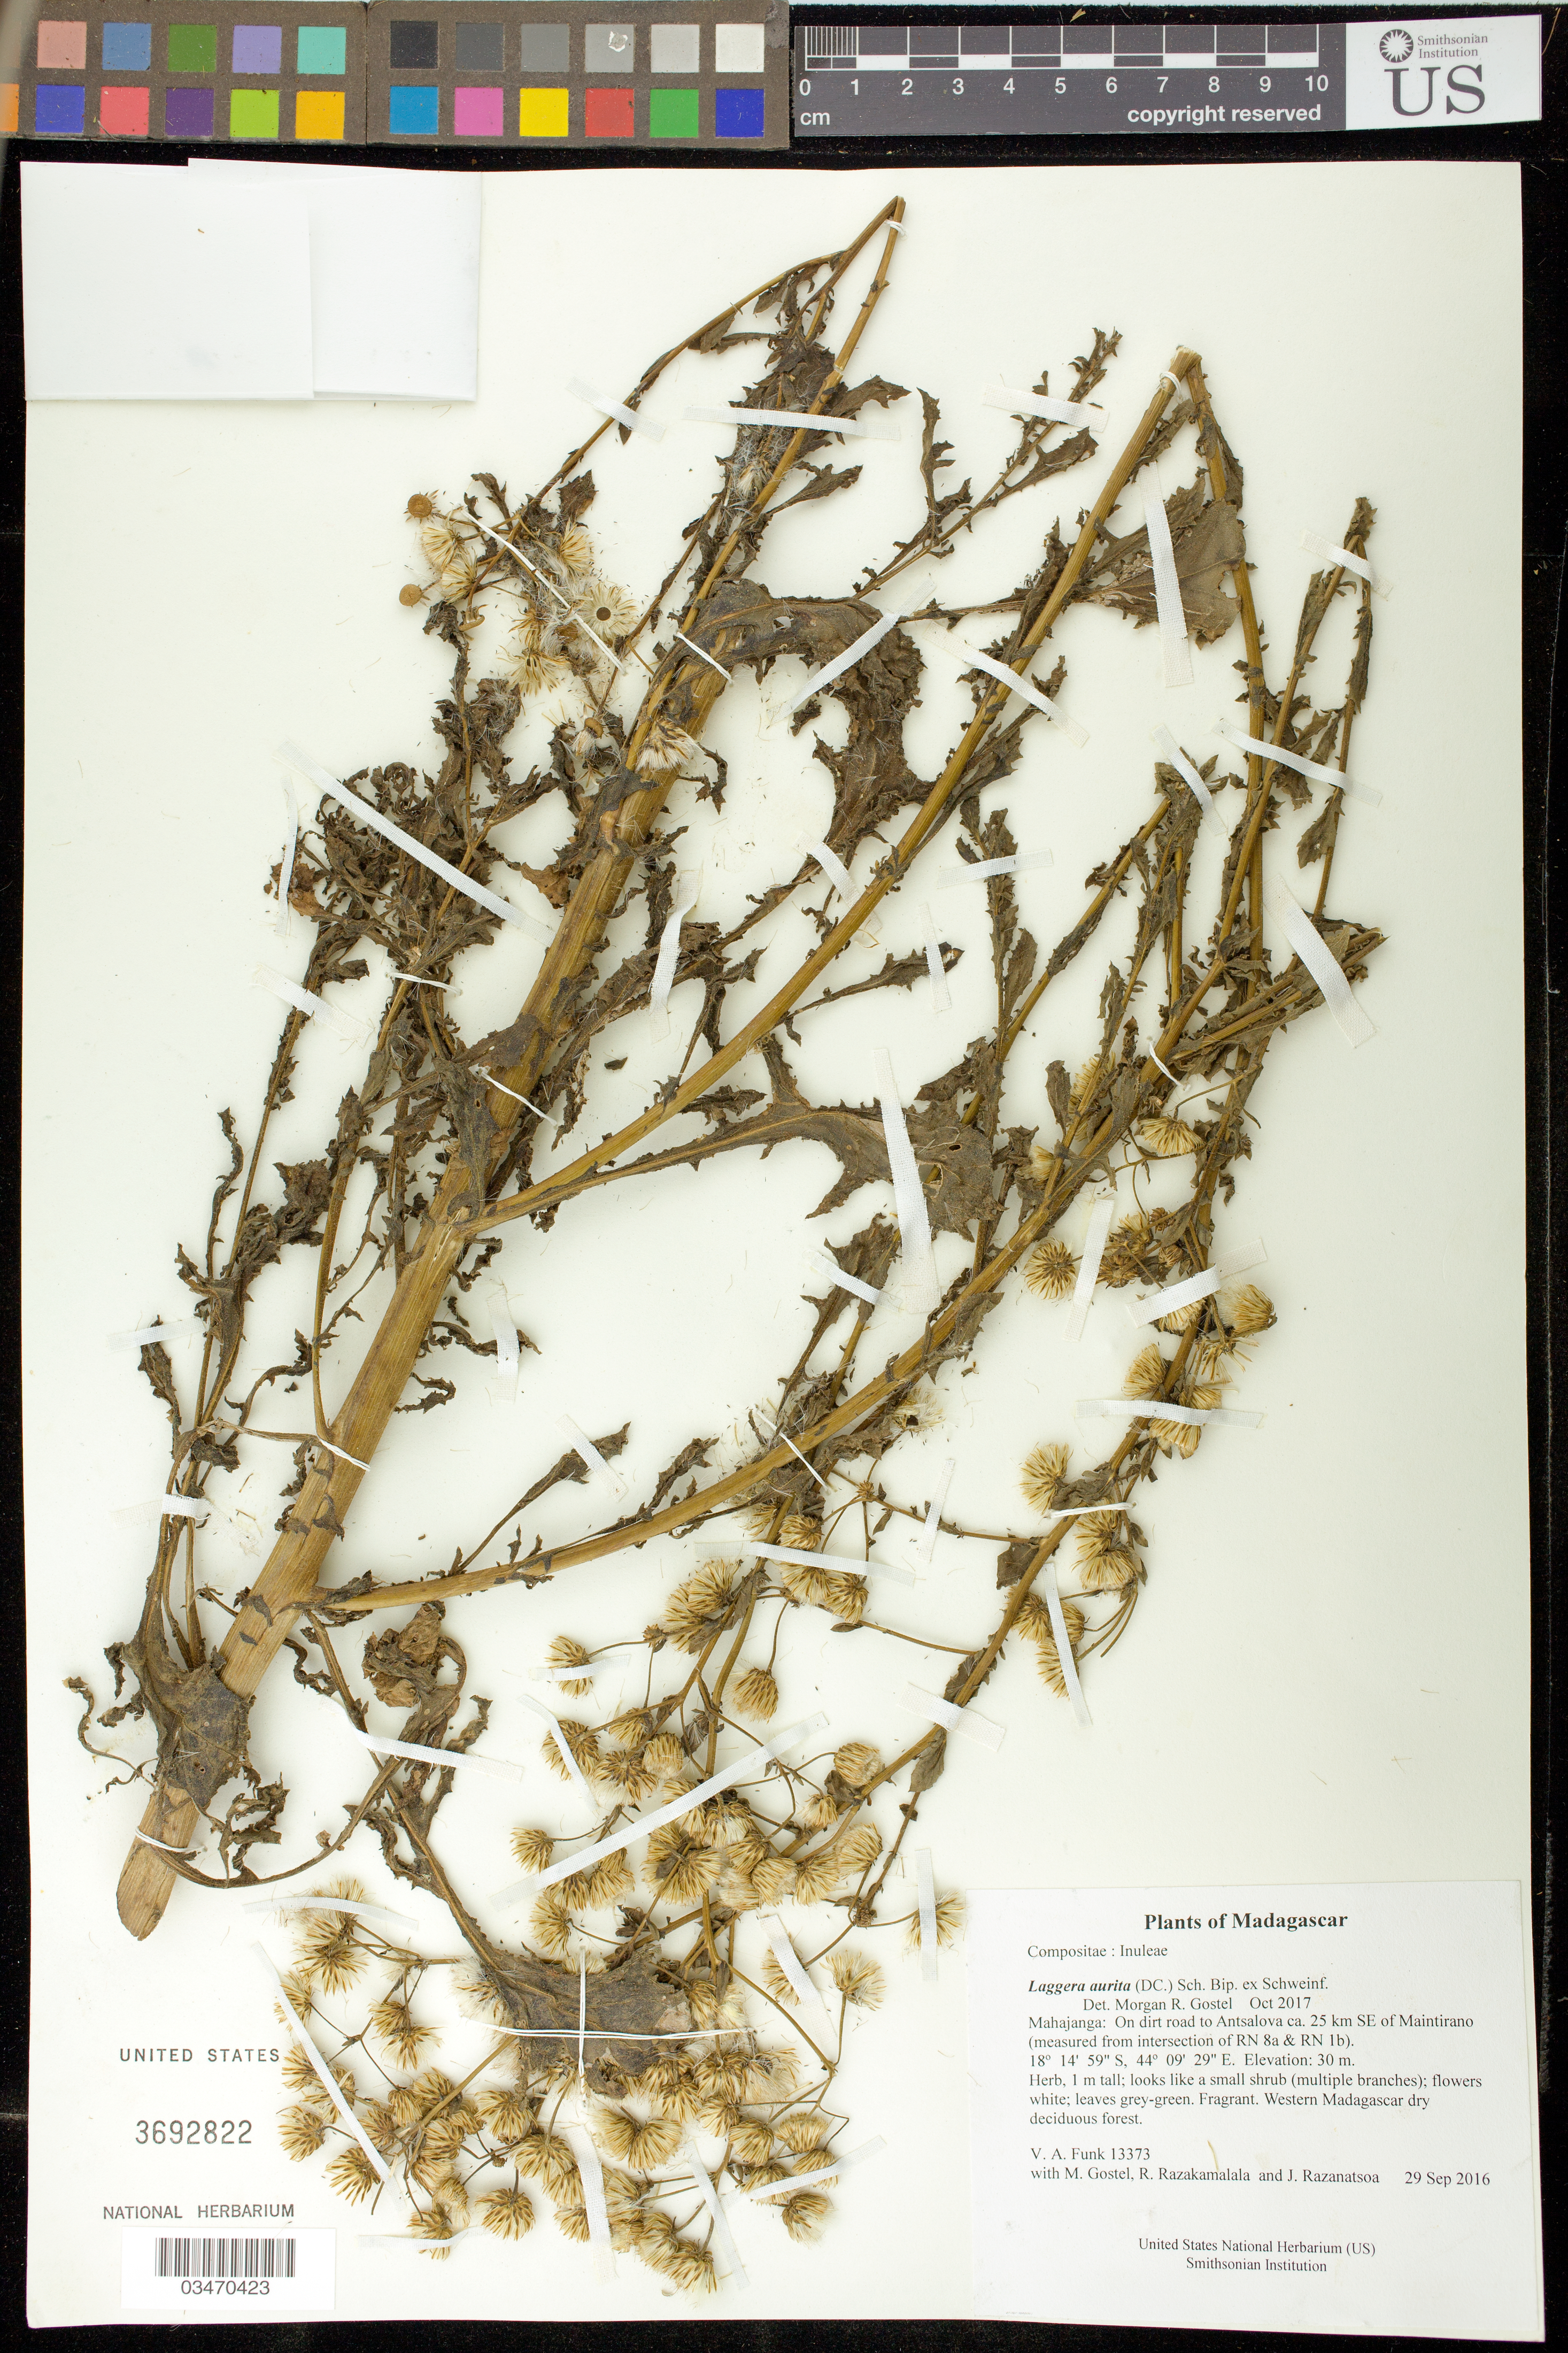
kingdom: Plantae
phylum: Tracheophyta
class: Magnoliopsida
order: Asterales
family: Asteraceae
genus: Laggera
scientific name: Laggera aurita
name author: (DC.) Sch. Bip. ex Schweinf.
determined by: Gostel, M. R.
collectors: M. R. Gostel, R. Razakamalala & J. Razanatsoa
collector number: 13373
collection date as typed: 29 Sep 2016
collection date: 2016-09-29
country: Madagascar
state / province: Melaky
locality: On dirt road to Antsalova ca. 25 km SE of Maintirano (measured from intersection of RN 8a & RN 1b)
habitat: Western Madagascar dry deciduous forest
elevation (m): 30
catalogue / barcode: US 3692822